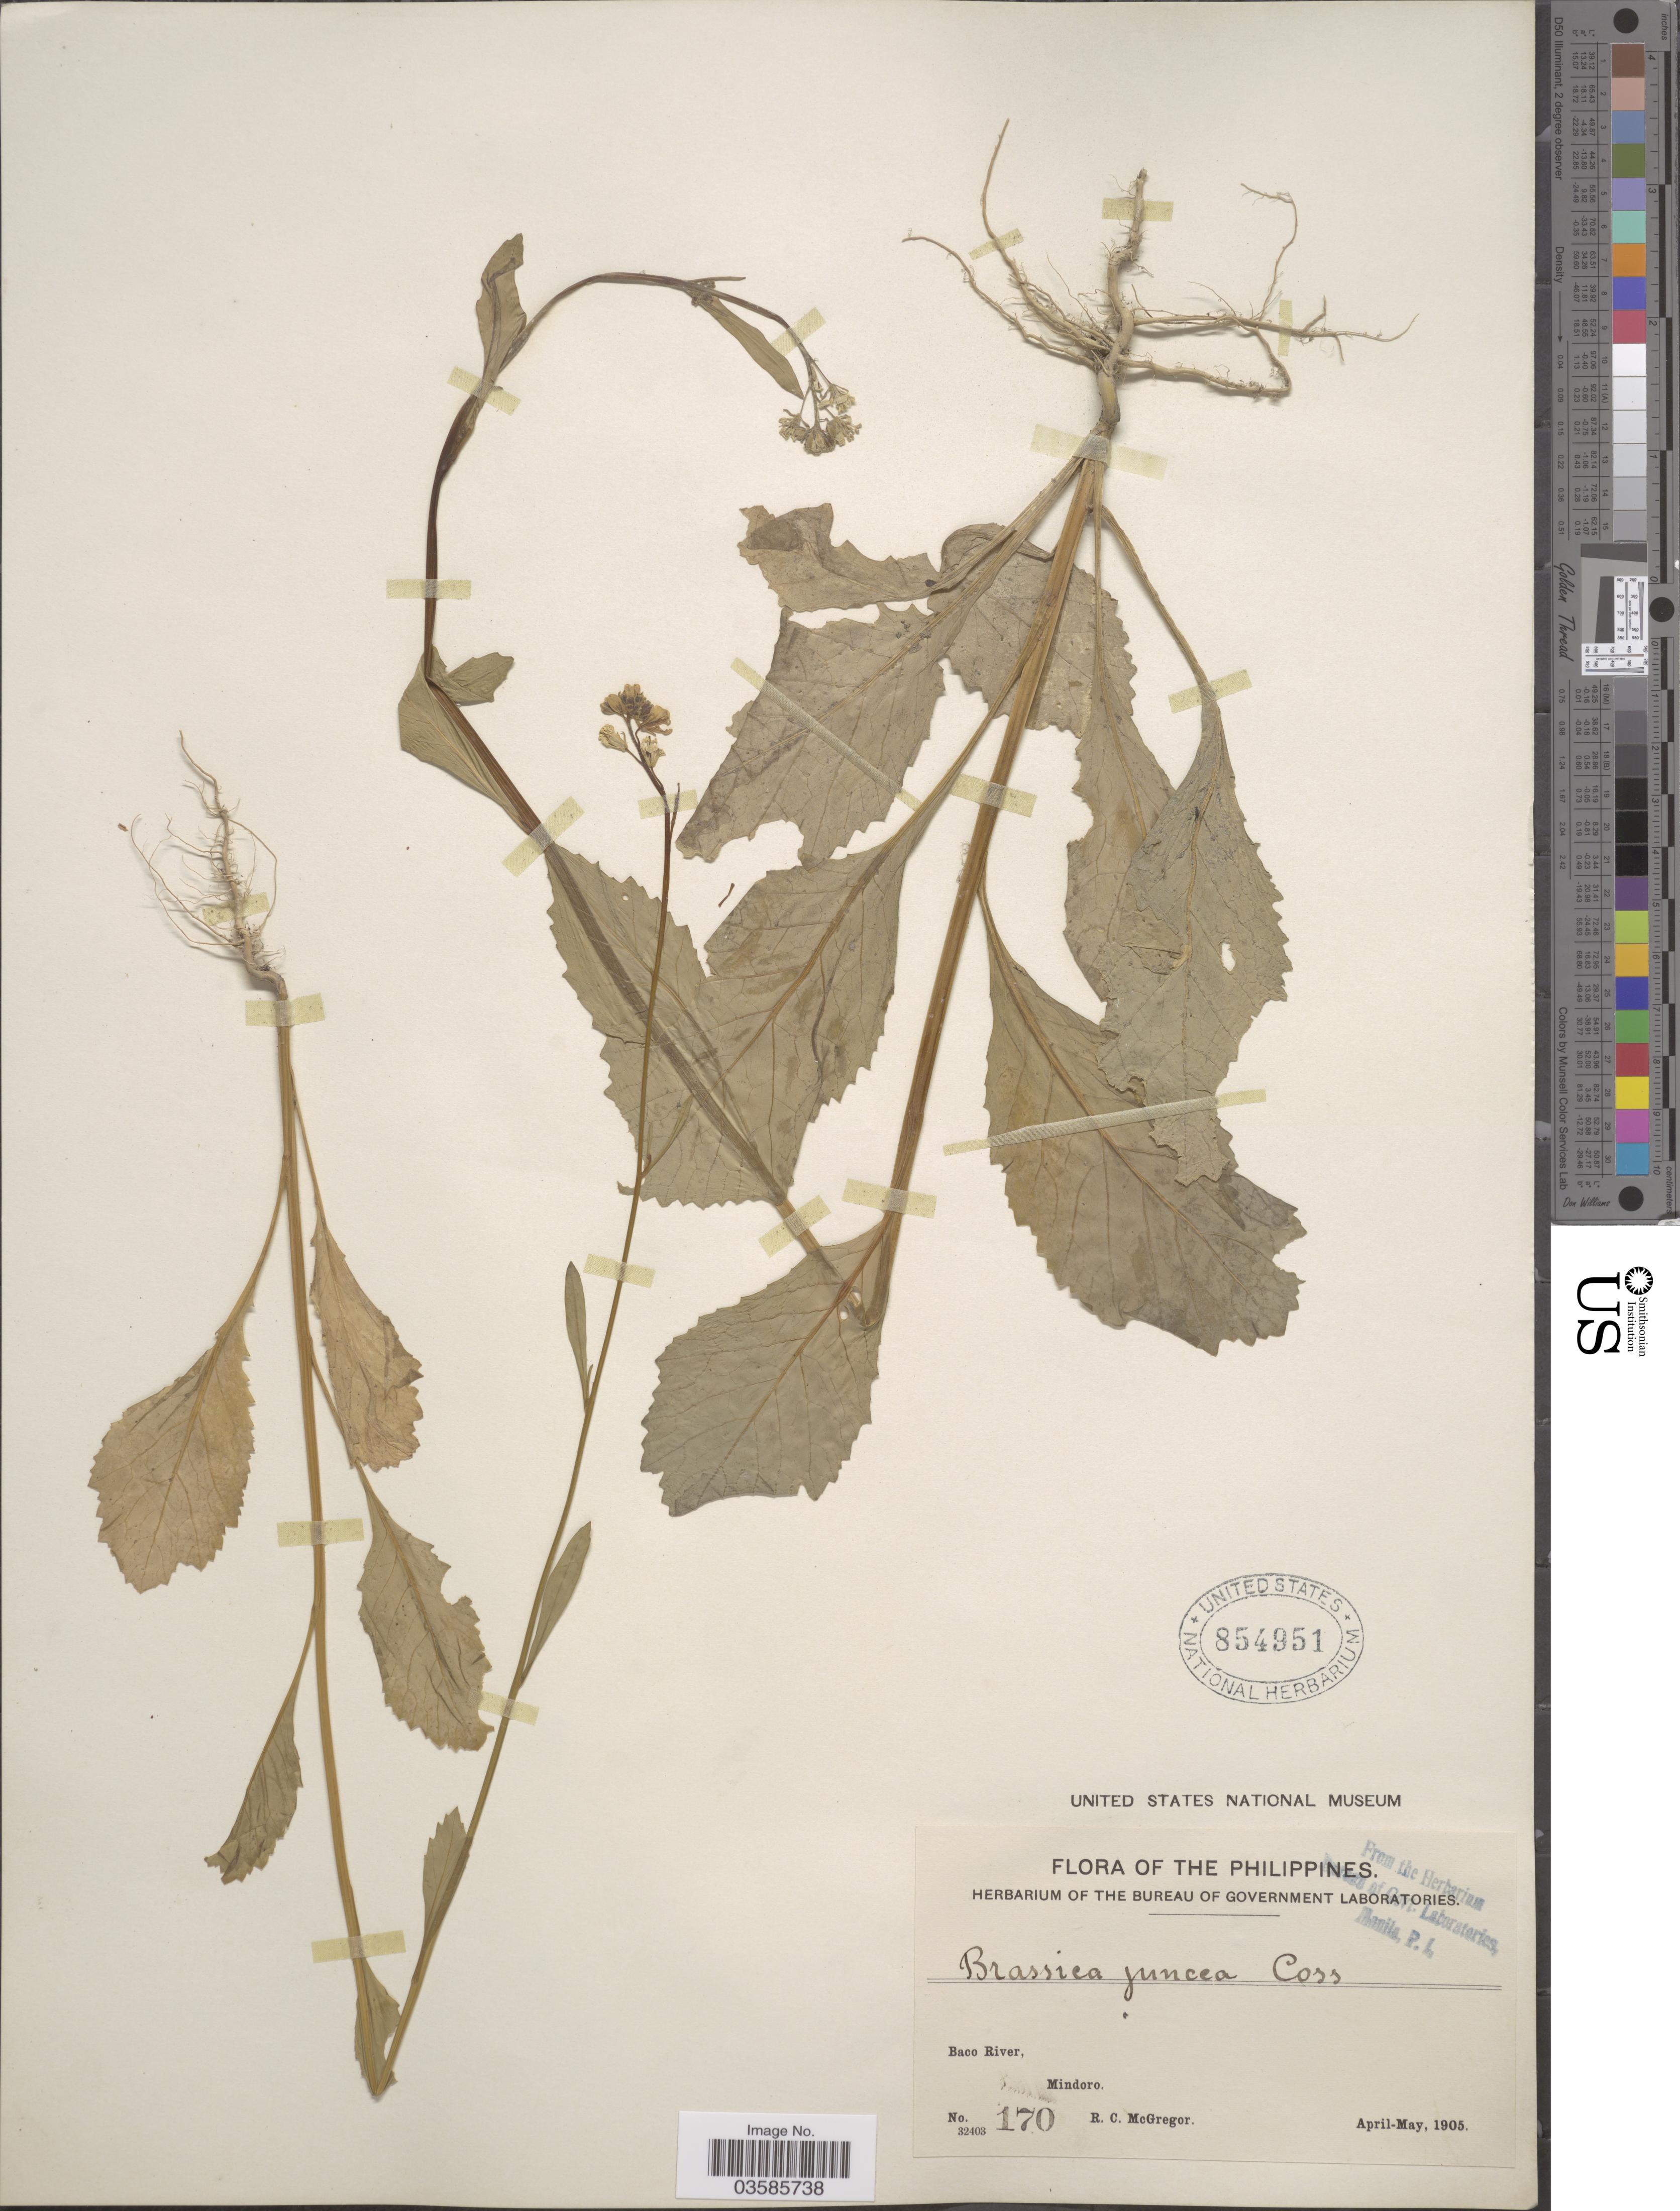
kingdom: Plantae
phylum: Tracheophyta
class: Magnoliopsida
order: Brassicales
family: Brassicaceae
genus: Brassica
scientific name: Brassica integrifolia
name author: (H. West) O.E. Schulz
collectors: R. C. McGregor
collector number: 170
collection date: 1905-04/1905-05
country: Philippines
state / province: Mimaropa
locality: Mindoro, Baco River.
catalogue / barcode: US 854951